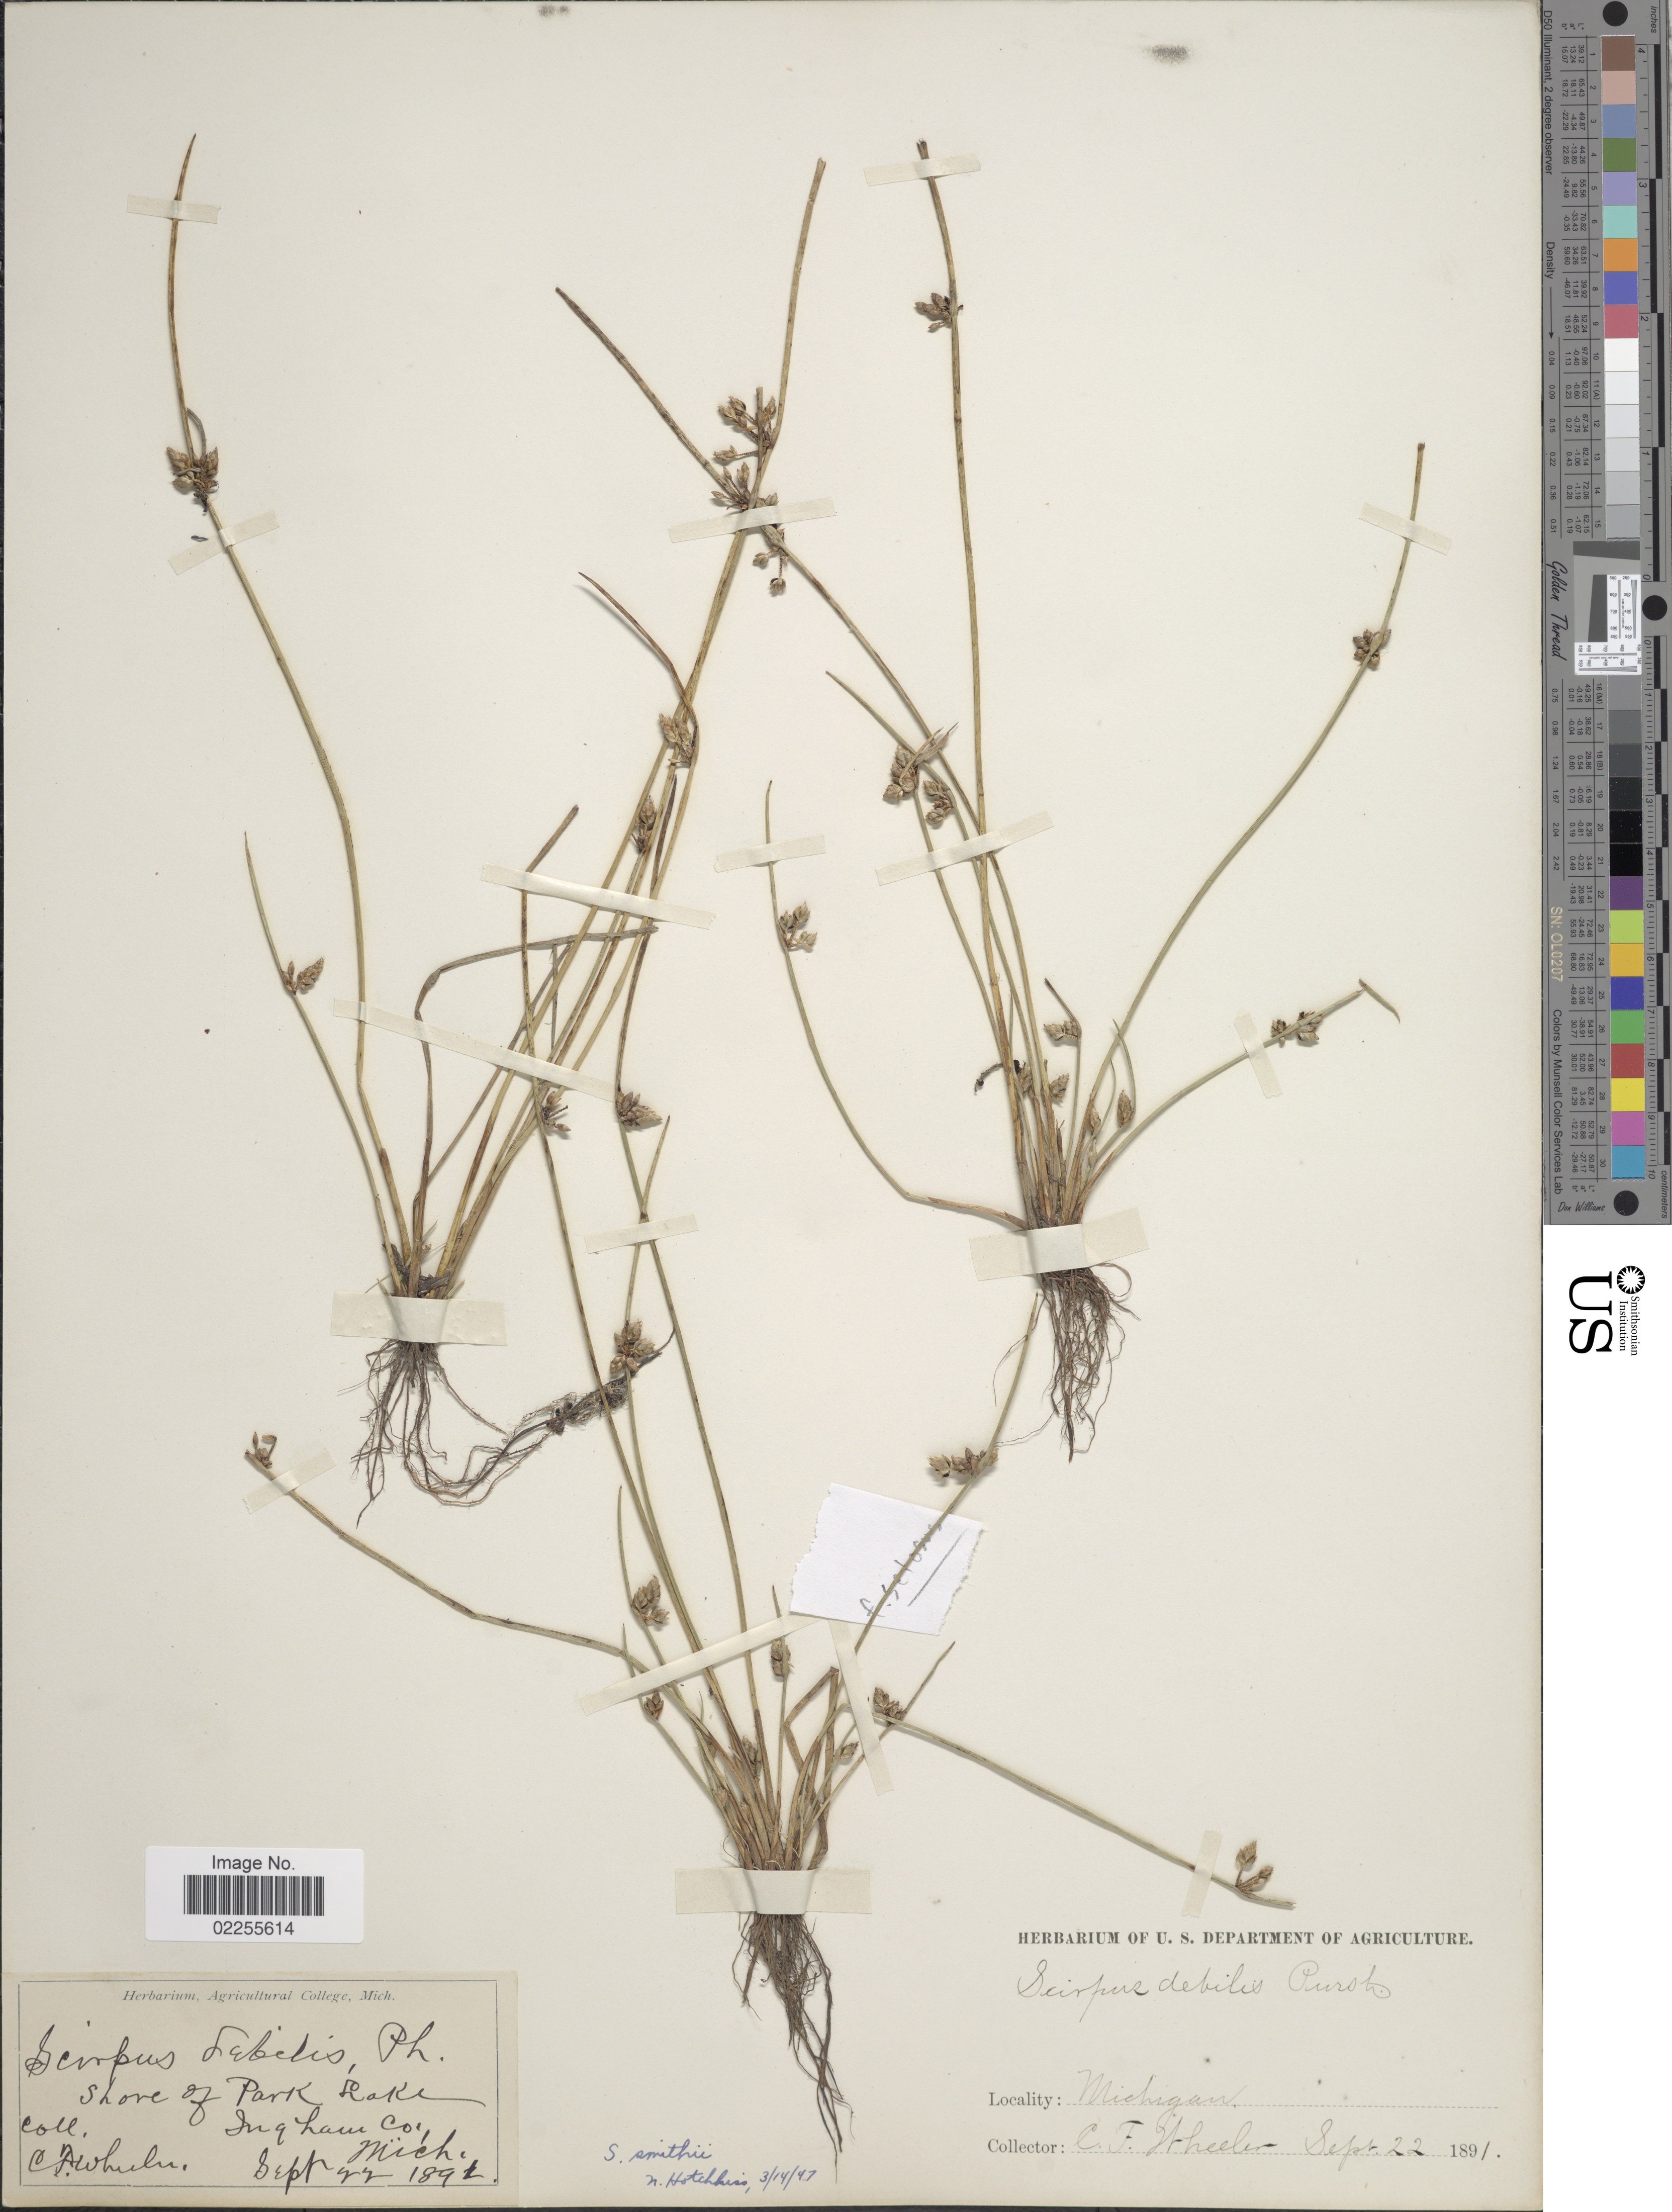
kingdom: Plantae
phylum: Tracheophyta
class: Liliopsida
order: Poales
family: Cyperaceae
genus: Schoenoplectus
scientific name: Schoenoplectus smithii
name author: (A. Gray) Soják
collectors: C. Wheeler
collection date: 1891-09-22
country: United States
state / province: Michigan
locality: Shore of Park Lake, Ingham Co.